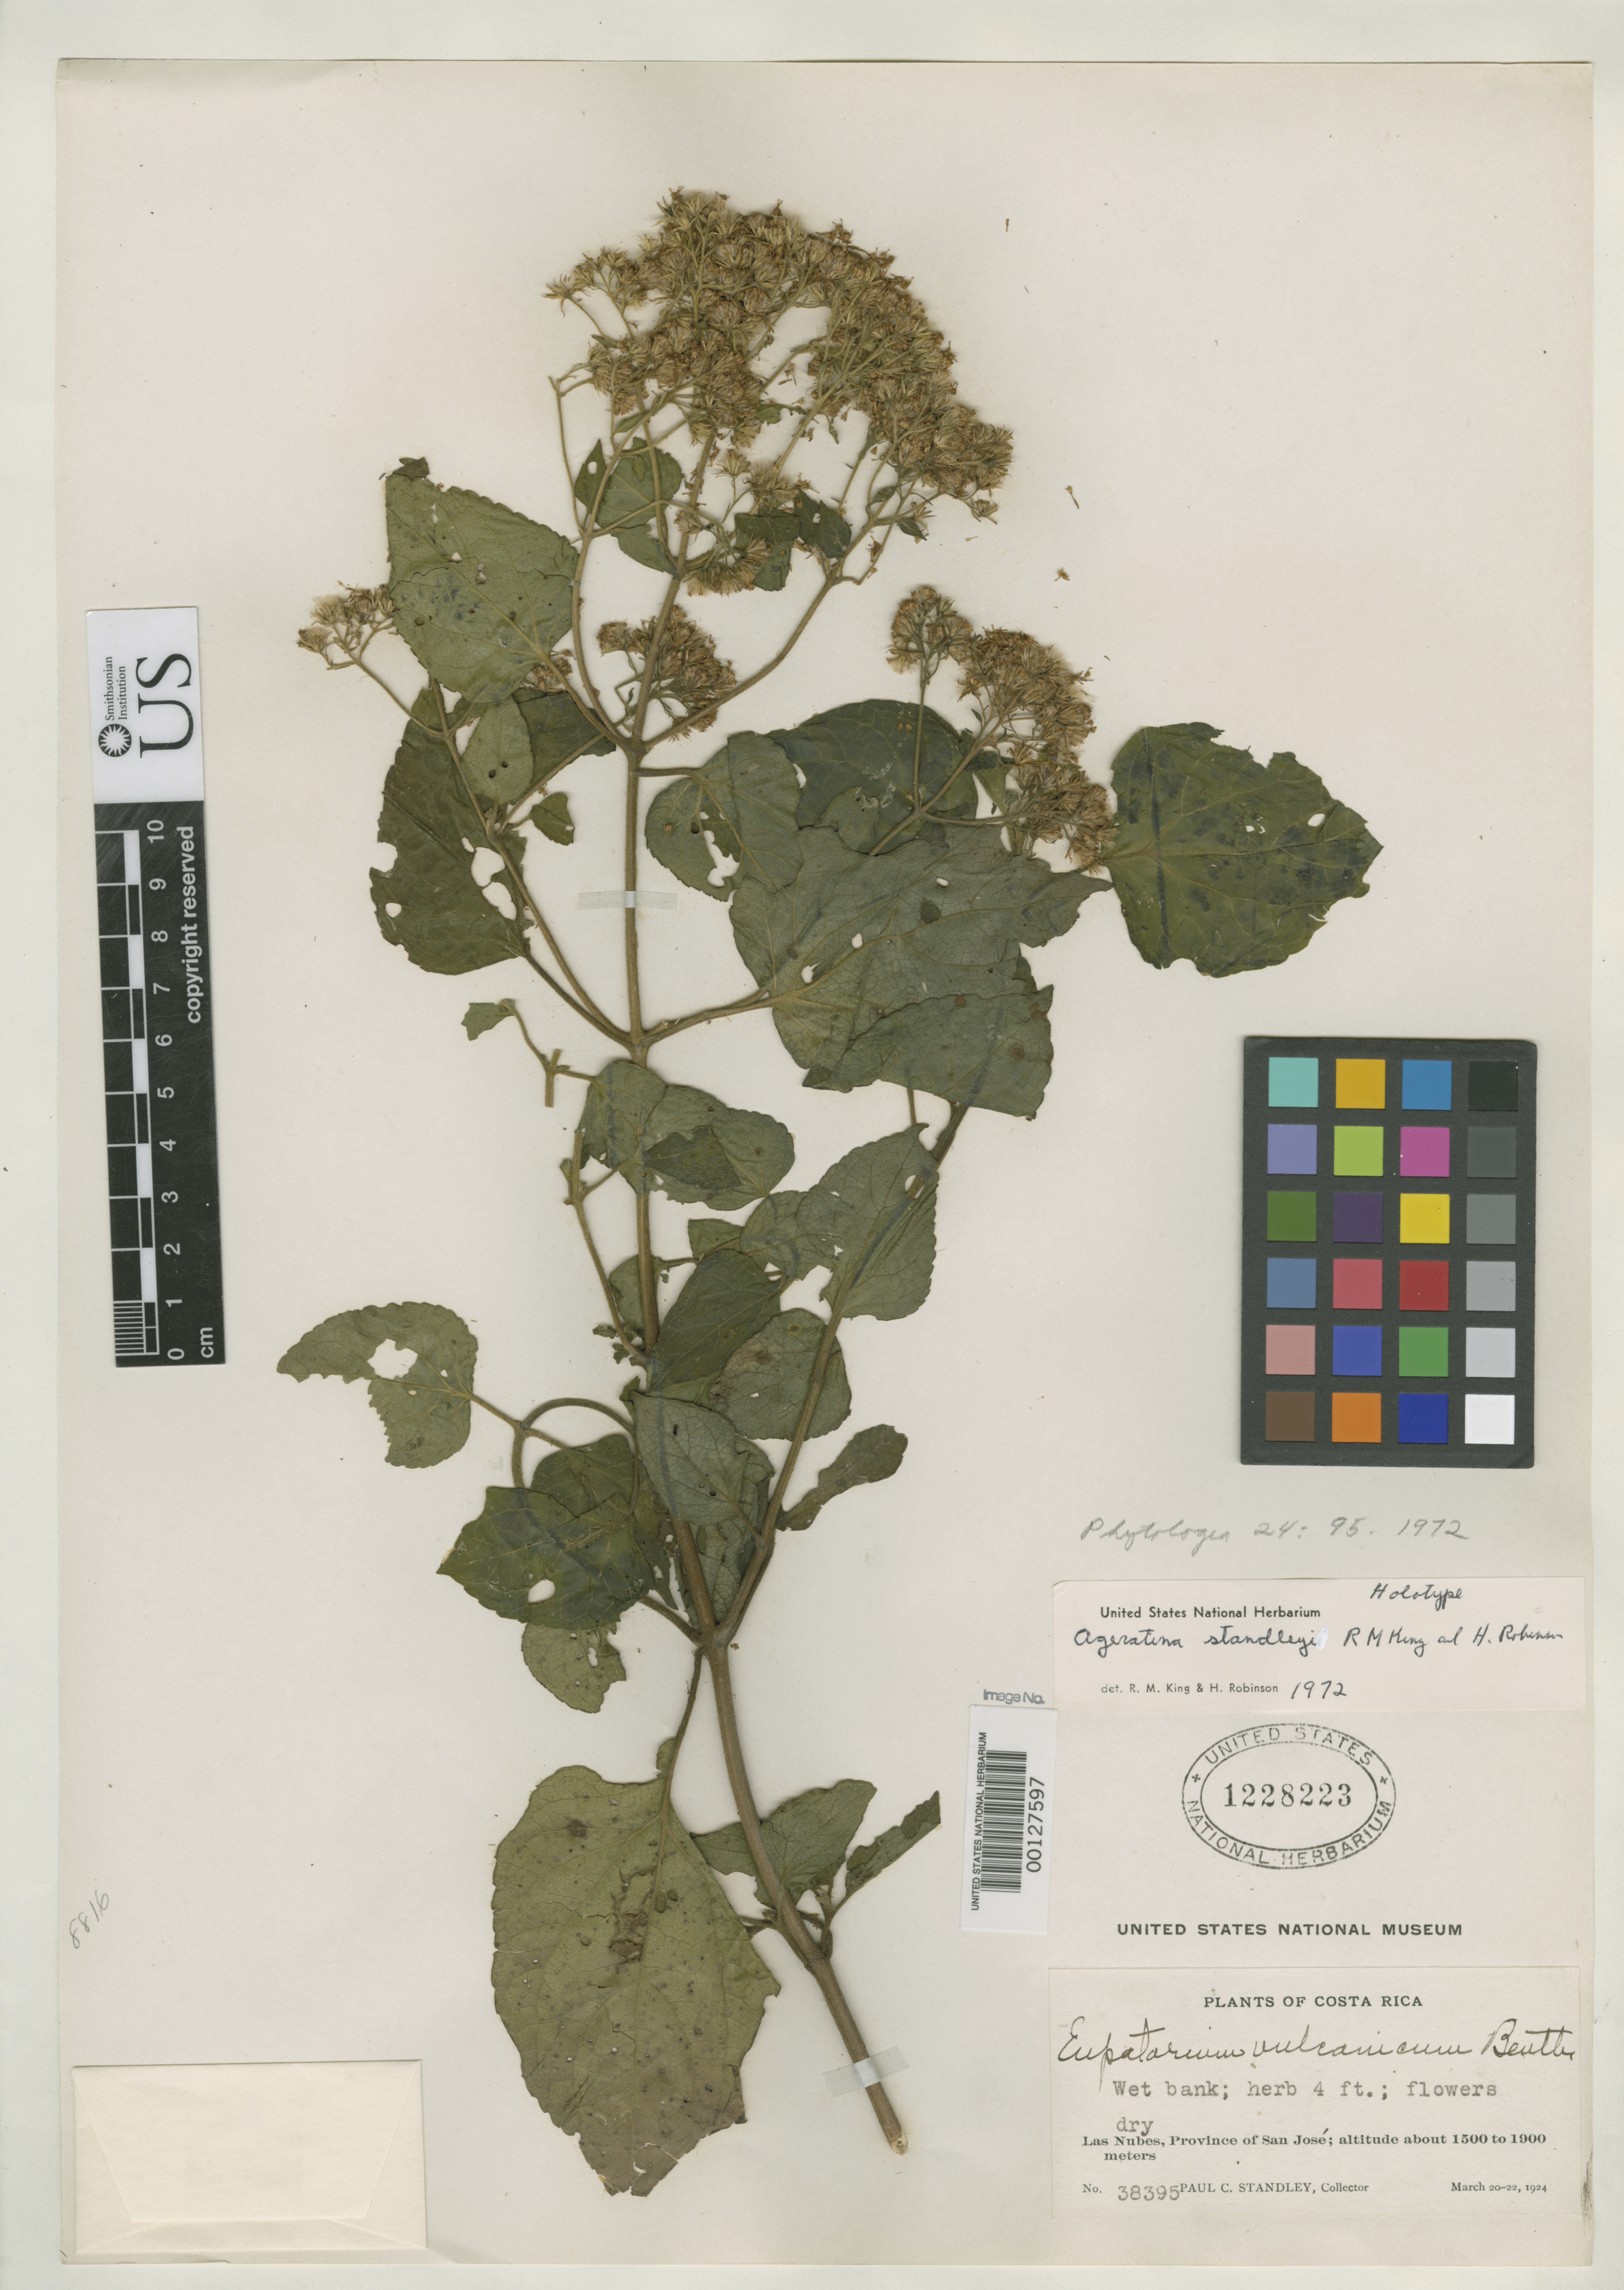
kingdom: Plantae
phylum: Tracheophyta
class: Magnoliopsida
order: Asterales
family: Asteraceae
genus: Ageratina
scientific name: Ageratina standleyi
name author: R.M. King & H. Rob.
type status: Holotype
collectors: P. C. Standley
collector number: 38395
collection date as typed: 20 Mar 1924 to 22 Mar 1924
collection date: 1924-03-20/1924-03-22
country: Costa Rica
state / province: San José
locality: Las Nubes.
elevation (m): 1500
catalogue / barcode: US 1228223